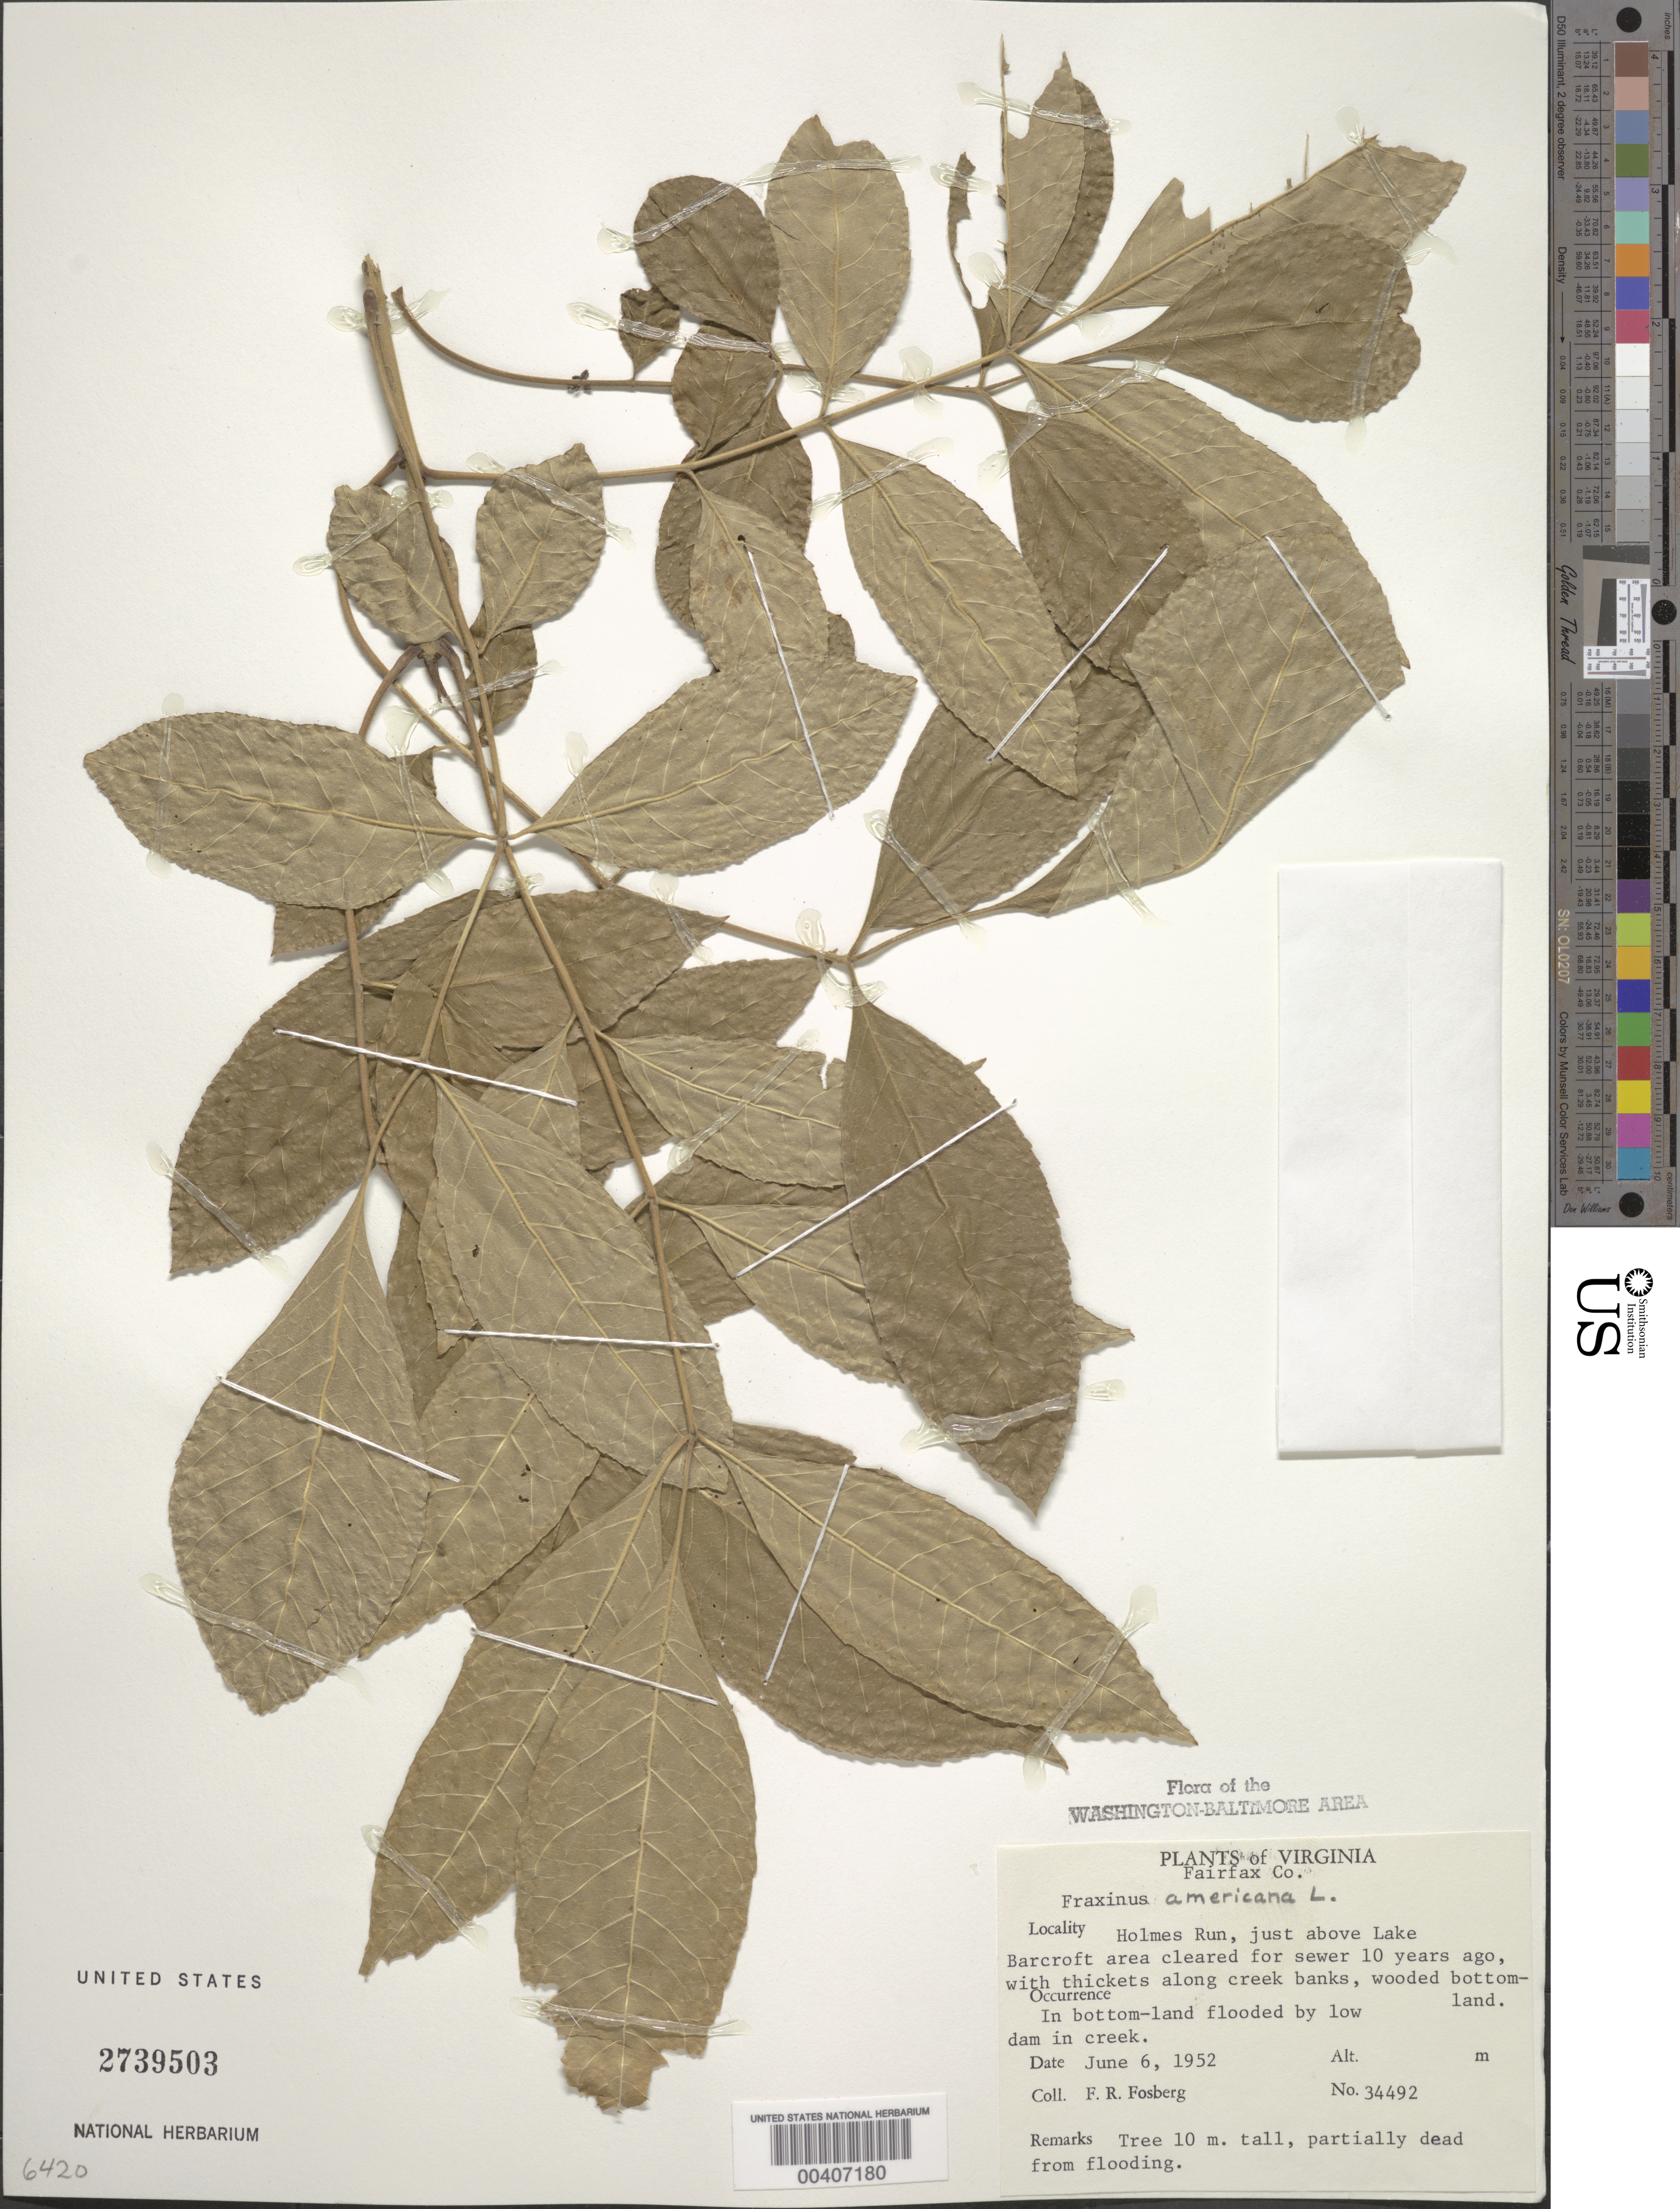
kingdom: Plantae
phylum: Tracheophyta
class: Magnoliopsida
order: Lamiales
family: Oleaceae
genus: Fraxinus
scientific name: Fraxinus americana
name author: L.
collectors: F. R. Fosberg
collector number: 34492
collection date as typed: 06 Jun 1952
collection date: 1952-06-06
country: United States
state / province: Virginia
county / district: Fairfax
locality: Holmes Run, above Lake Barcroft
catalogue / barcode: US 2739503